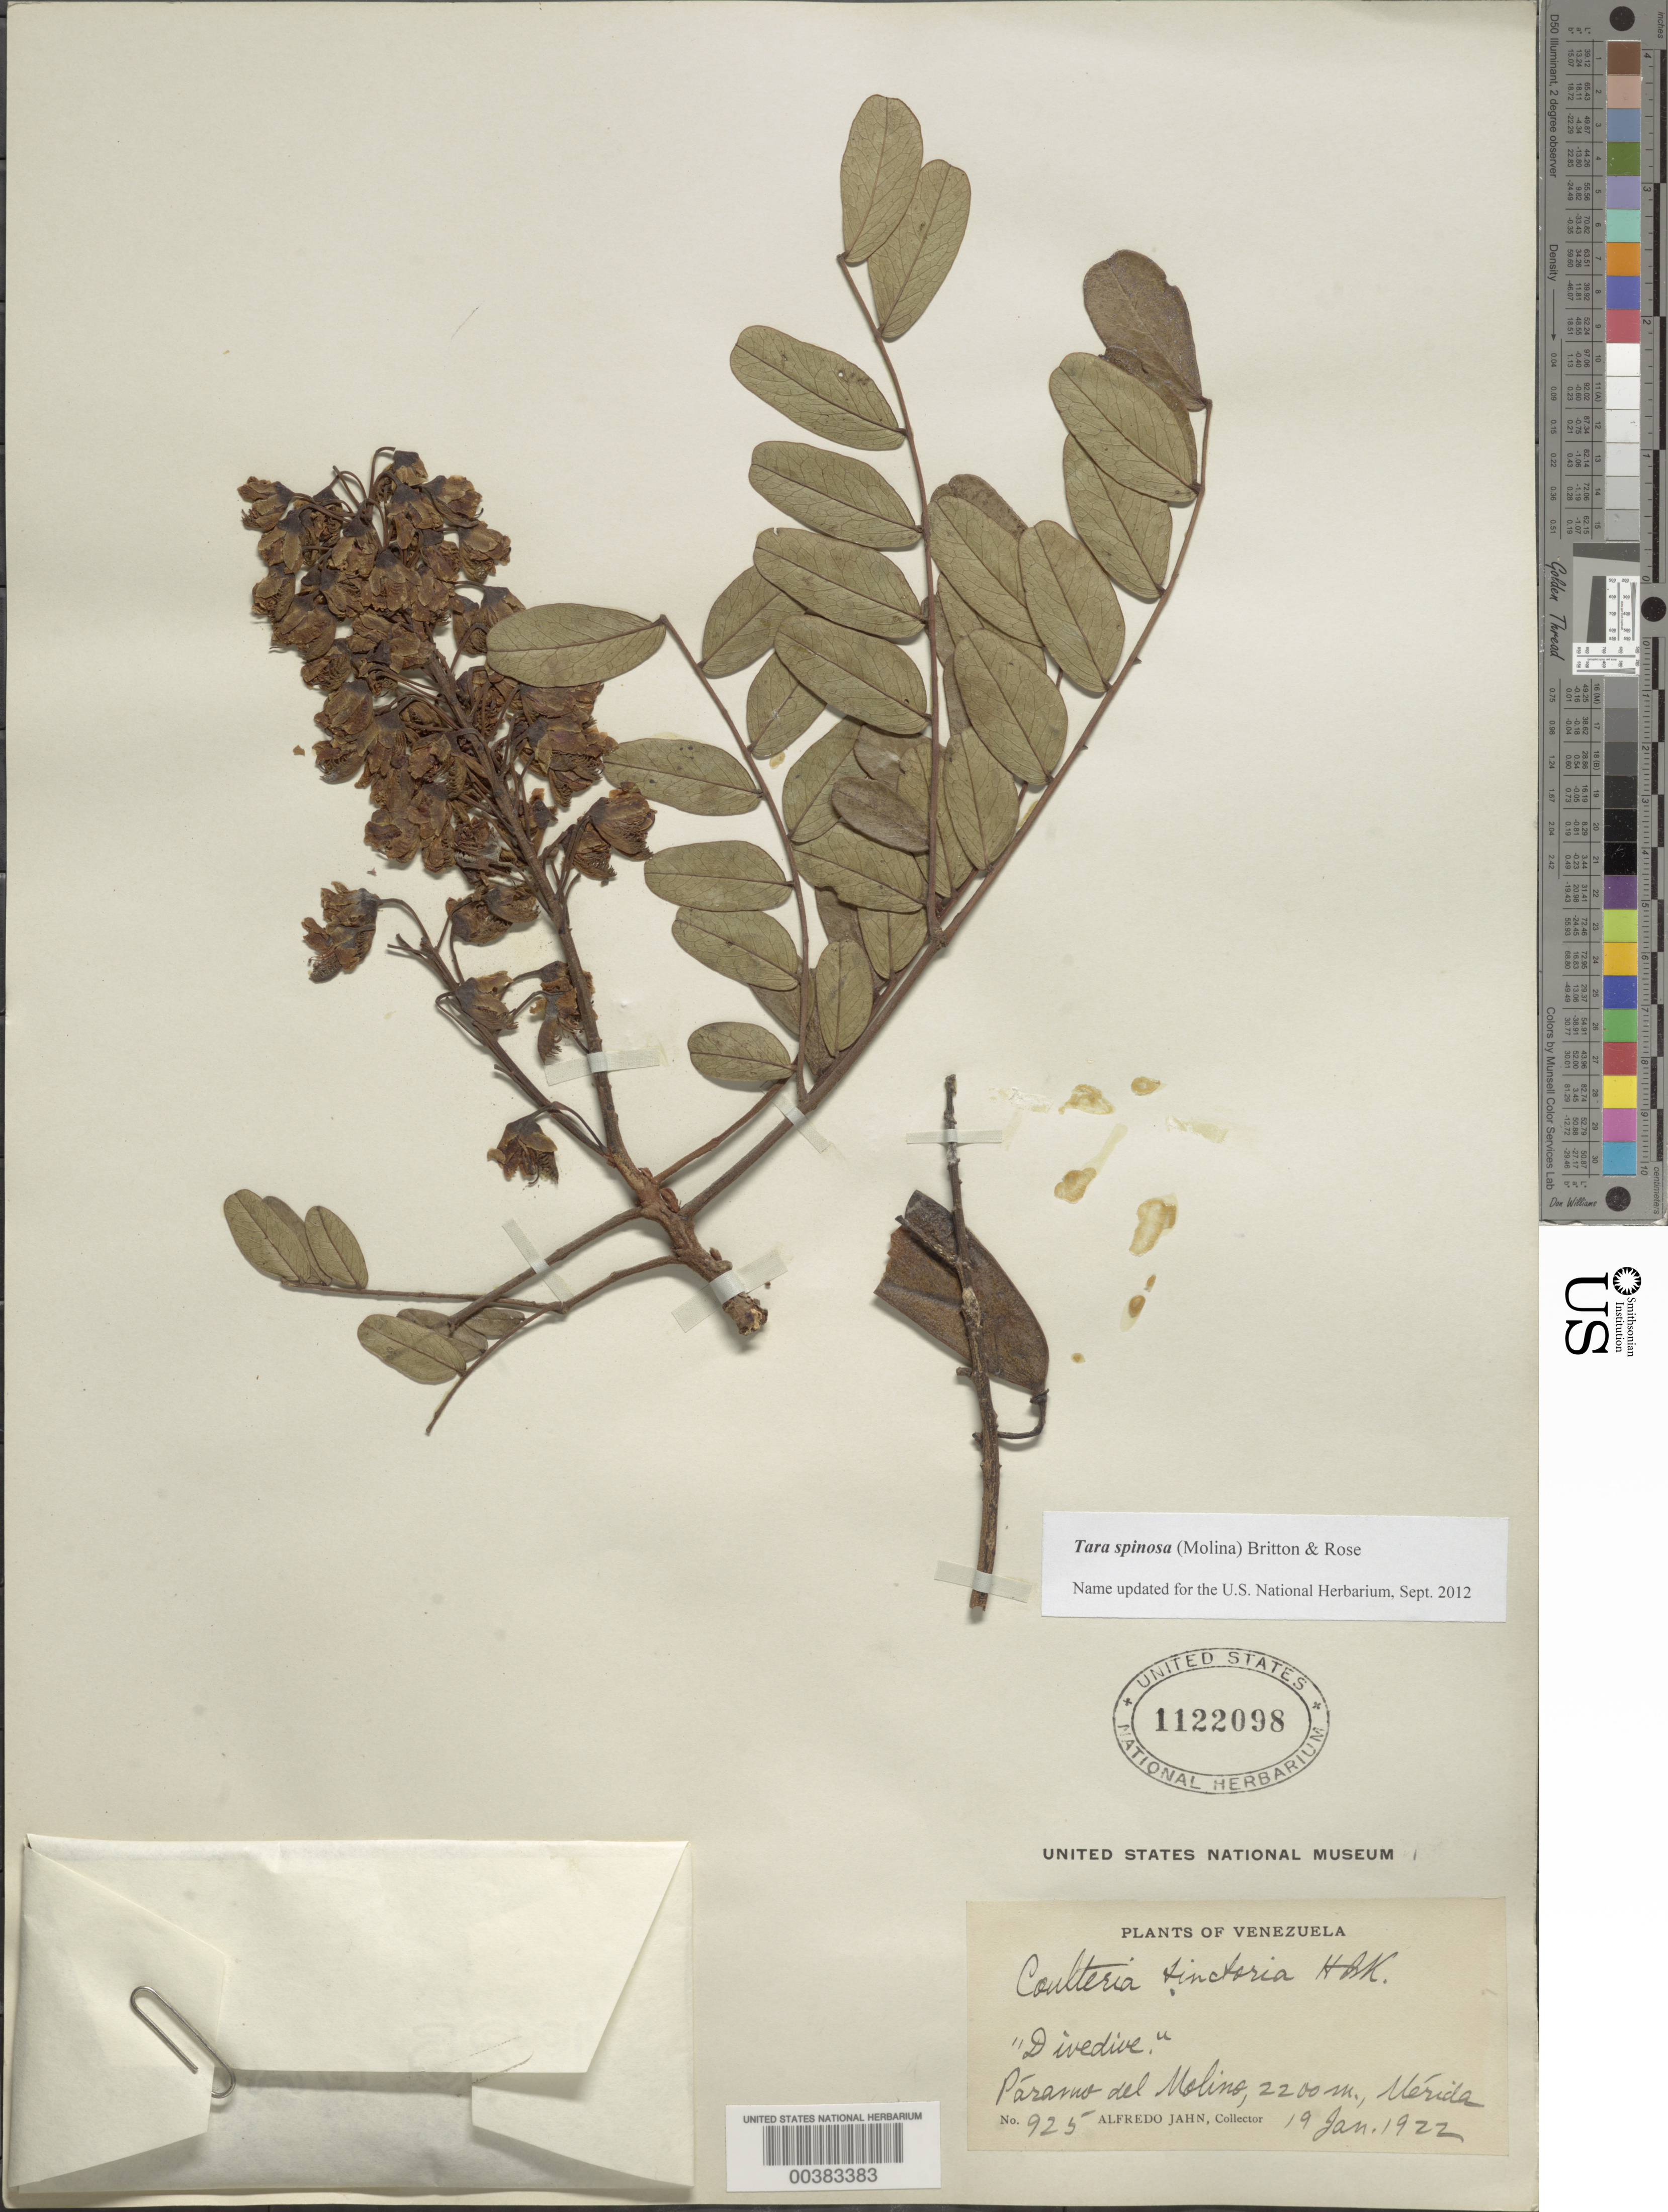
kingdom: Plantae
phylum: Tracheophyta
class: Magnoliopsida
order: Fabales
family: Fabaceae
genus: Tara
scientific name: Tara spinosa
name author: (Molina) Britton & Rose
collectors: A. Jahn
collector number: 925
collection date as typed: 19 Jan 1922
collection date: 1922-01-19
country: Venezuela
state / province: Mérida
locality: Paramo del molino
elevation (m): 2200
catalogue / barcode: US 1122098